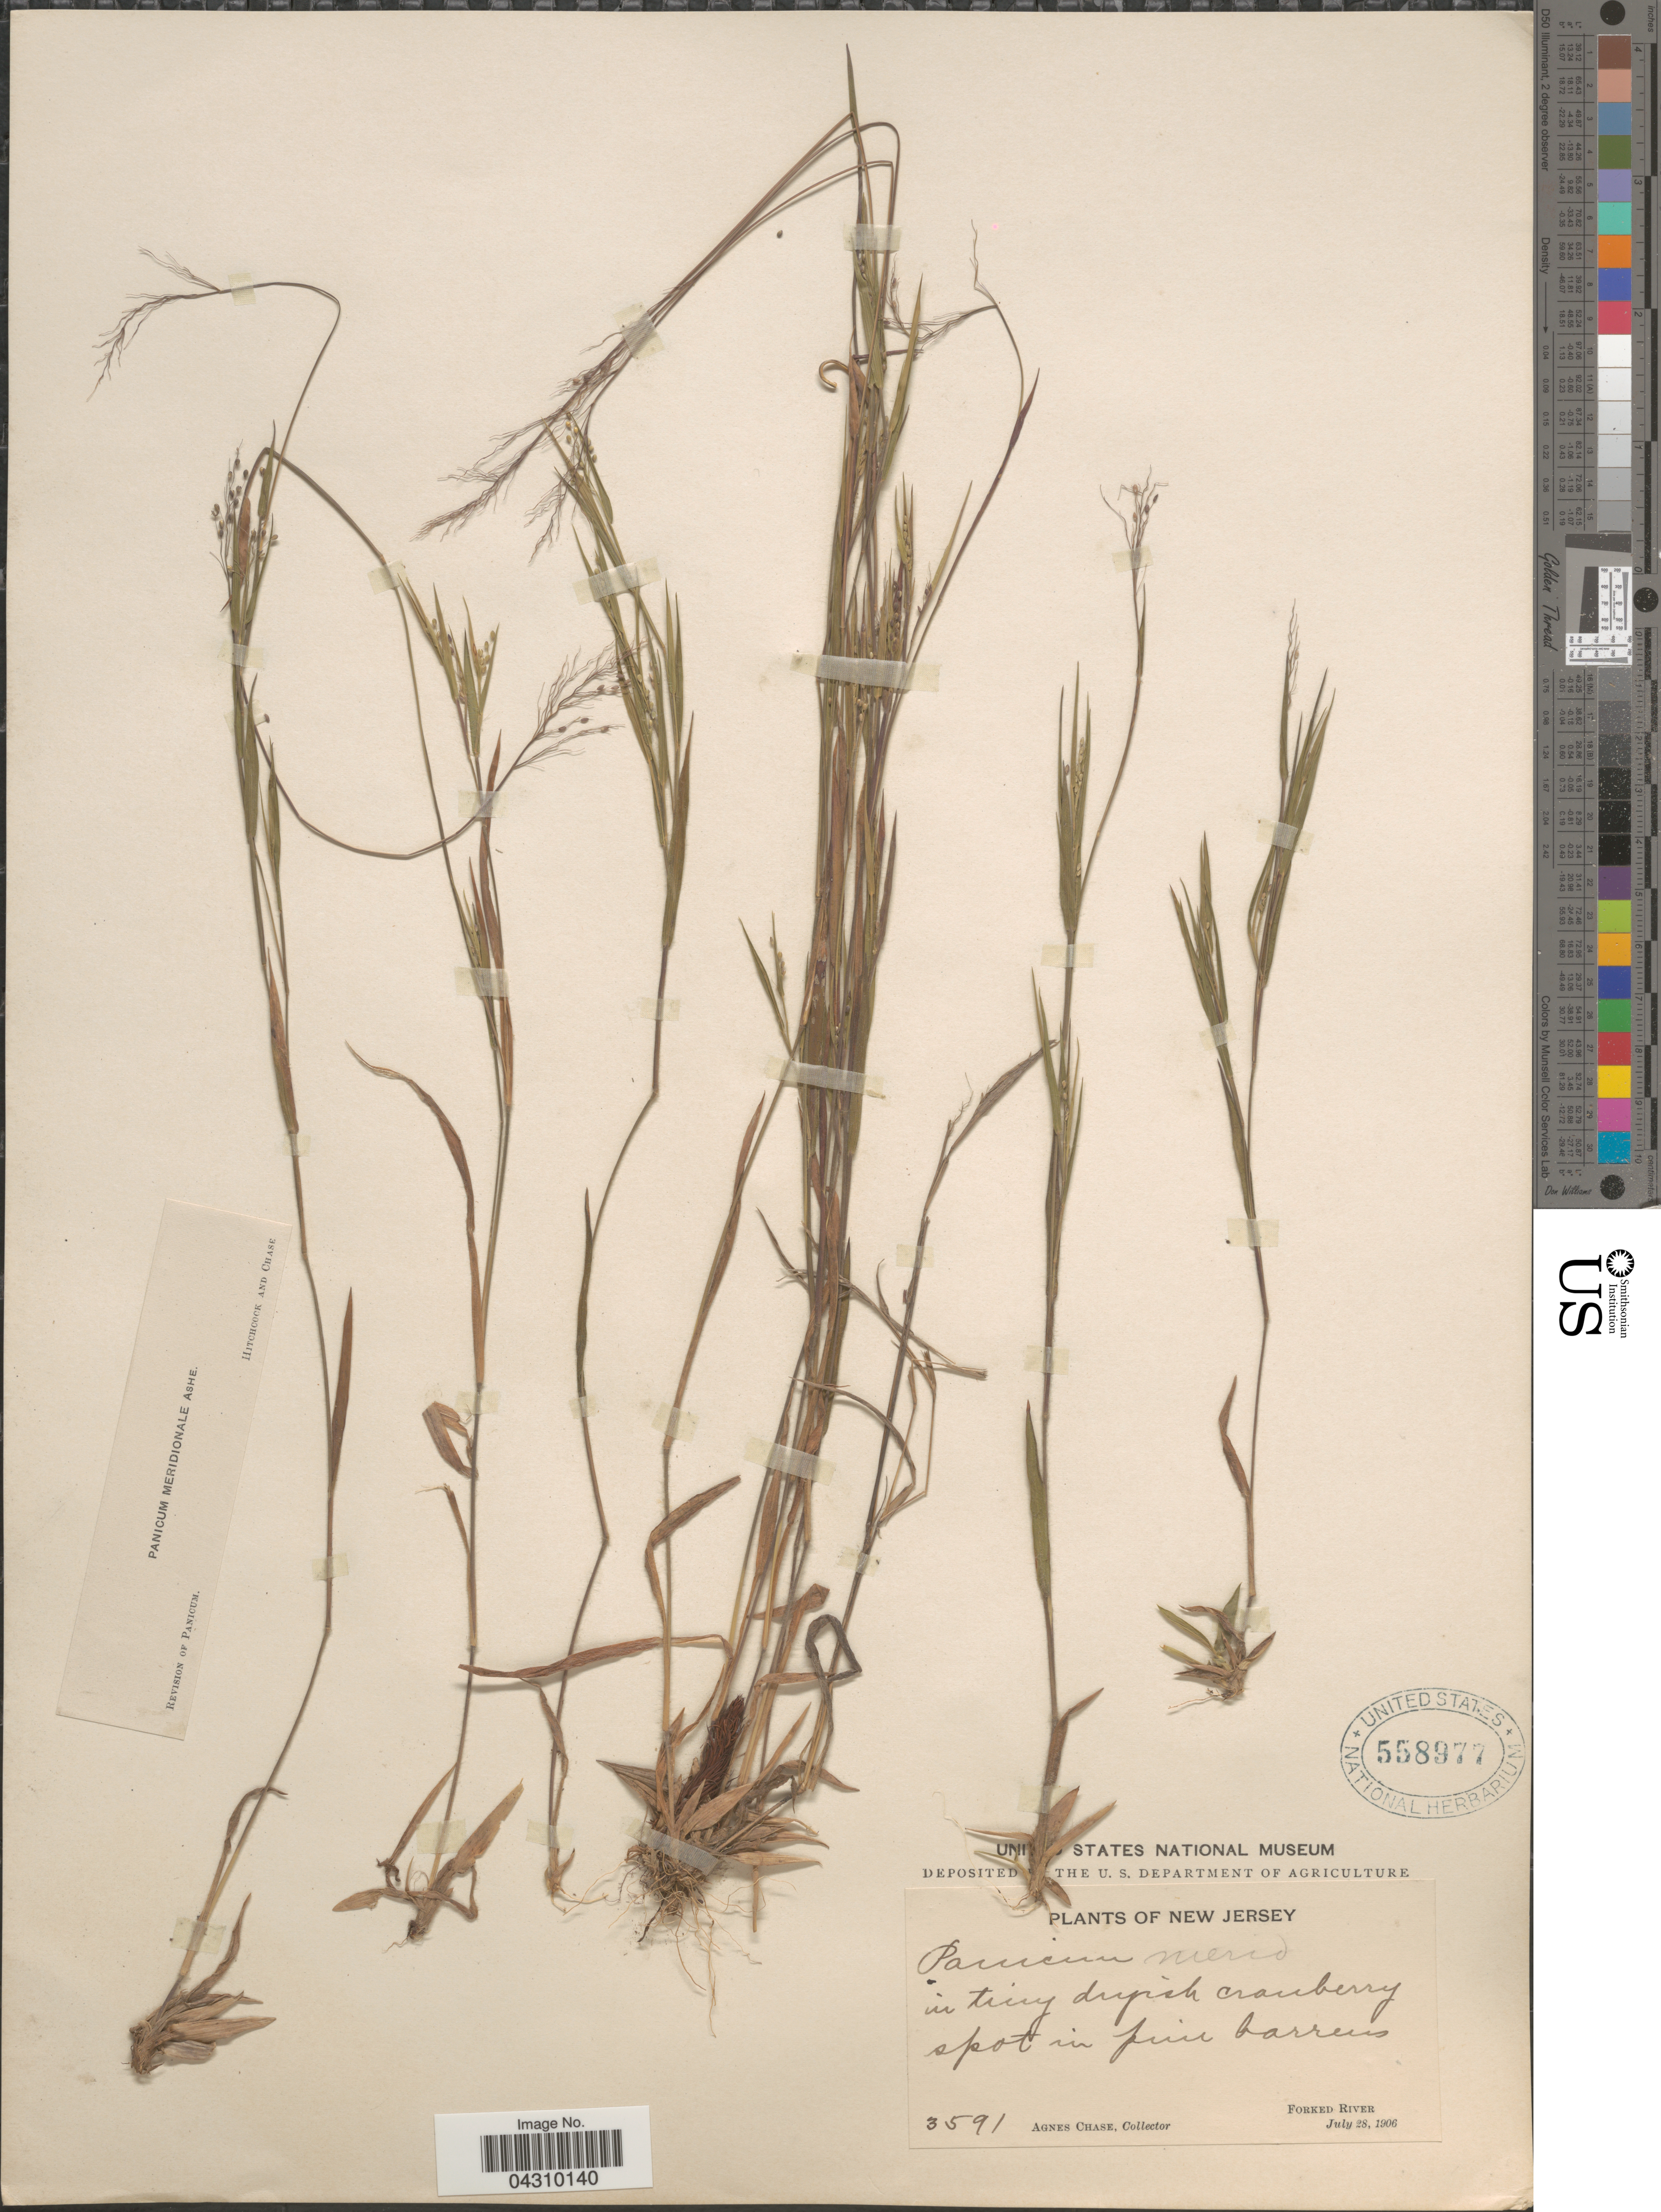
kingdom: Plantae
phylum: Tracheophyta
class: Liliopsida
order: Poales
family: Poaceae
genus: Dichanthelium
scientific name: Dichanthelium acuminatum var. acuminatum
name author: (Sw.) Gould & C.A. Clark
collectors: A. Chase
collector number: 3591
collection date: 1906-07-28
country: United States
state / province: New Jersey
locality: Forked River.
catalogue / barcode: US 558977